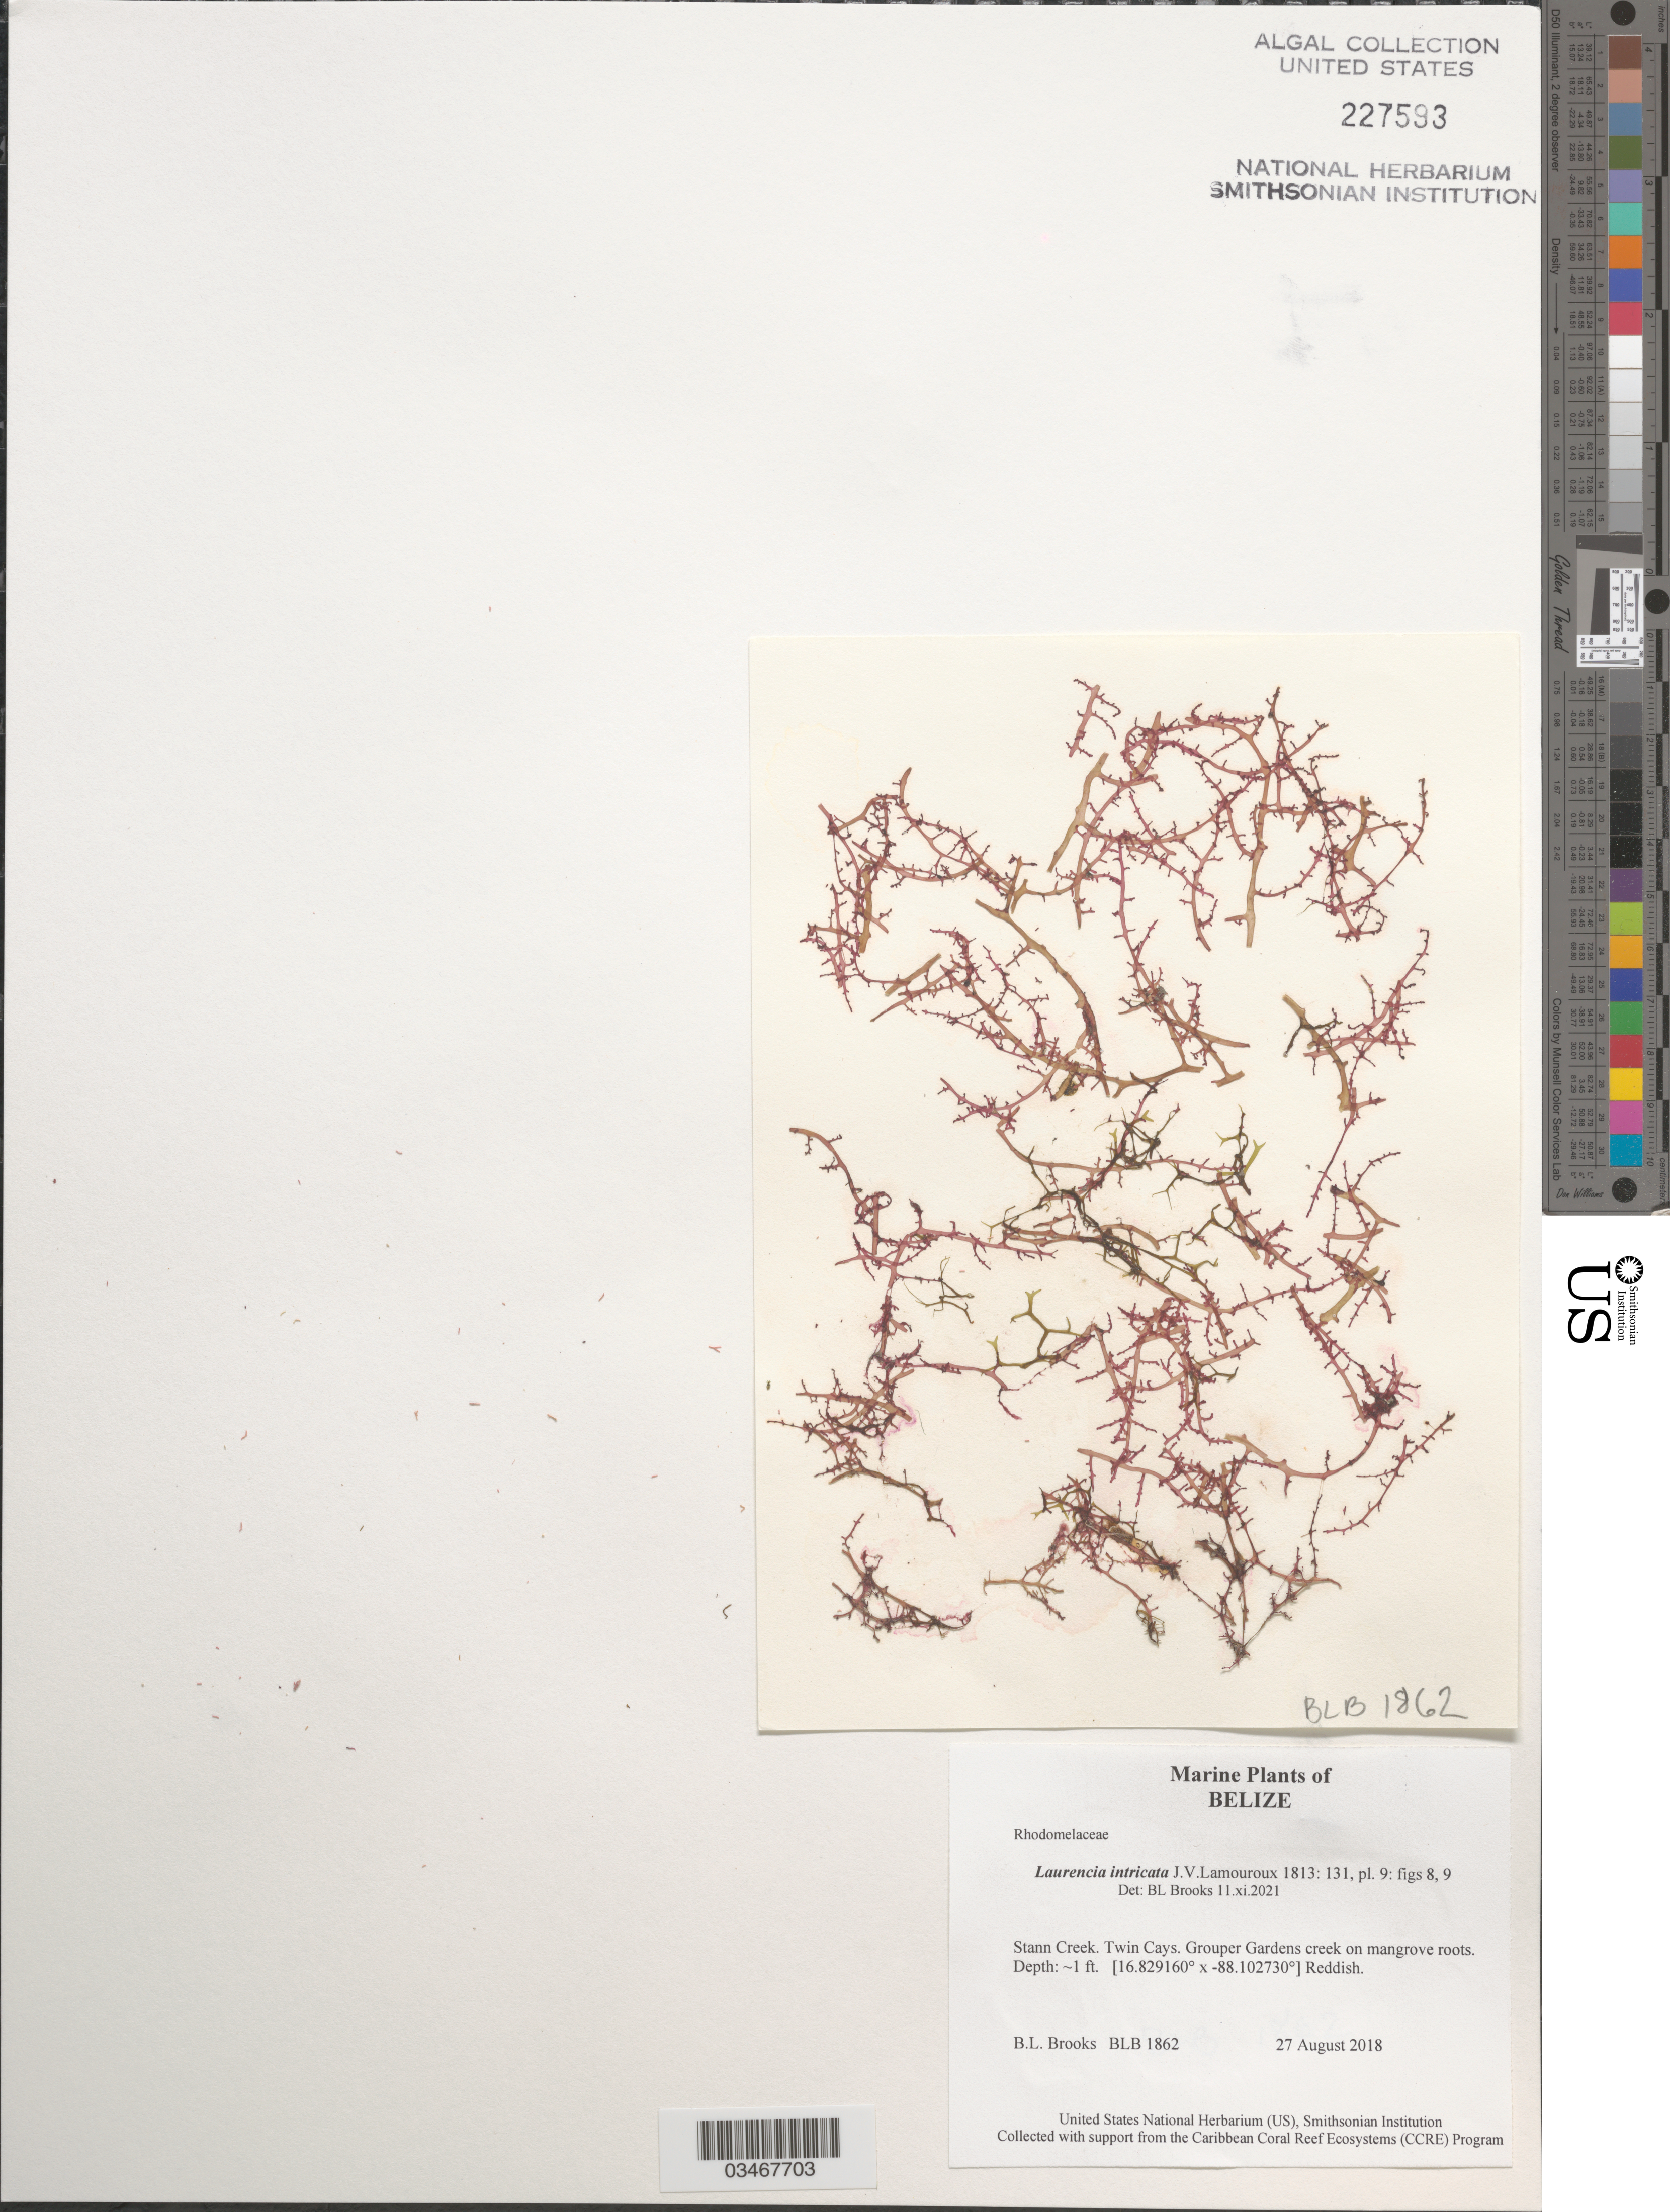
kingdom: Plantae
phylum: Rhodophyta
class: Florideophyceae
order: Ceramiales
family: Rhodomelaceae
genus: Laurencia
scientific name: Laurencia intricata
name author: J.V.Lamouroux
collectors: B. Brooks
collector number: BLB 1862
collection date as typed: Transcribed d/m/y: 27/8/2018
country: Belize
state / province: Stann Creek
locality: Twin Cays. Grouper Gardens creek on mangrove roots.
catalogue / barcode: US 227593